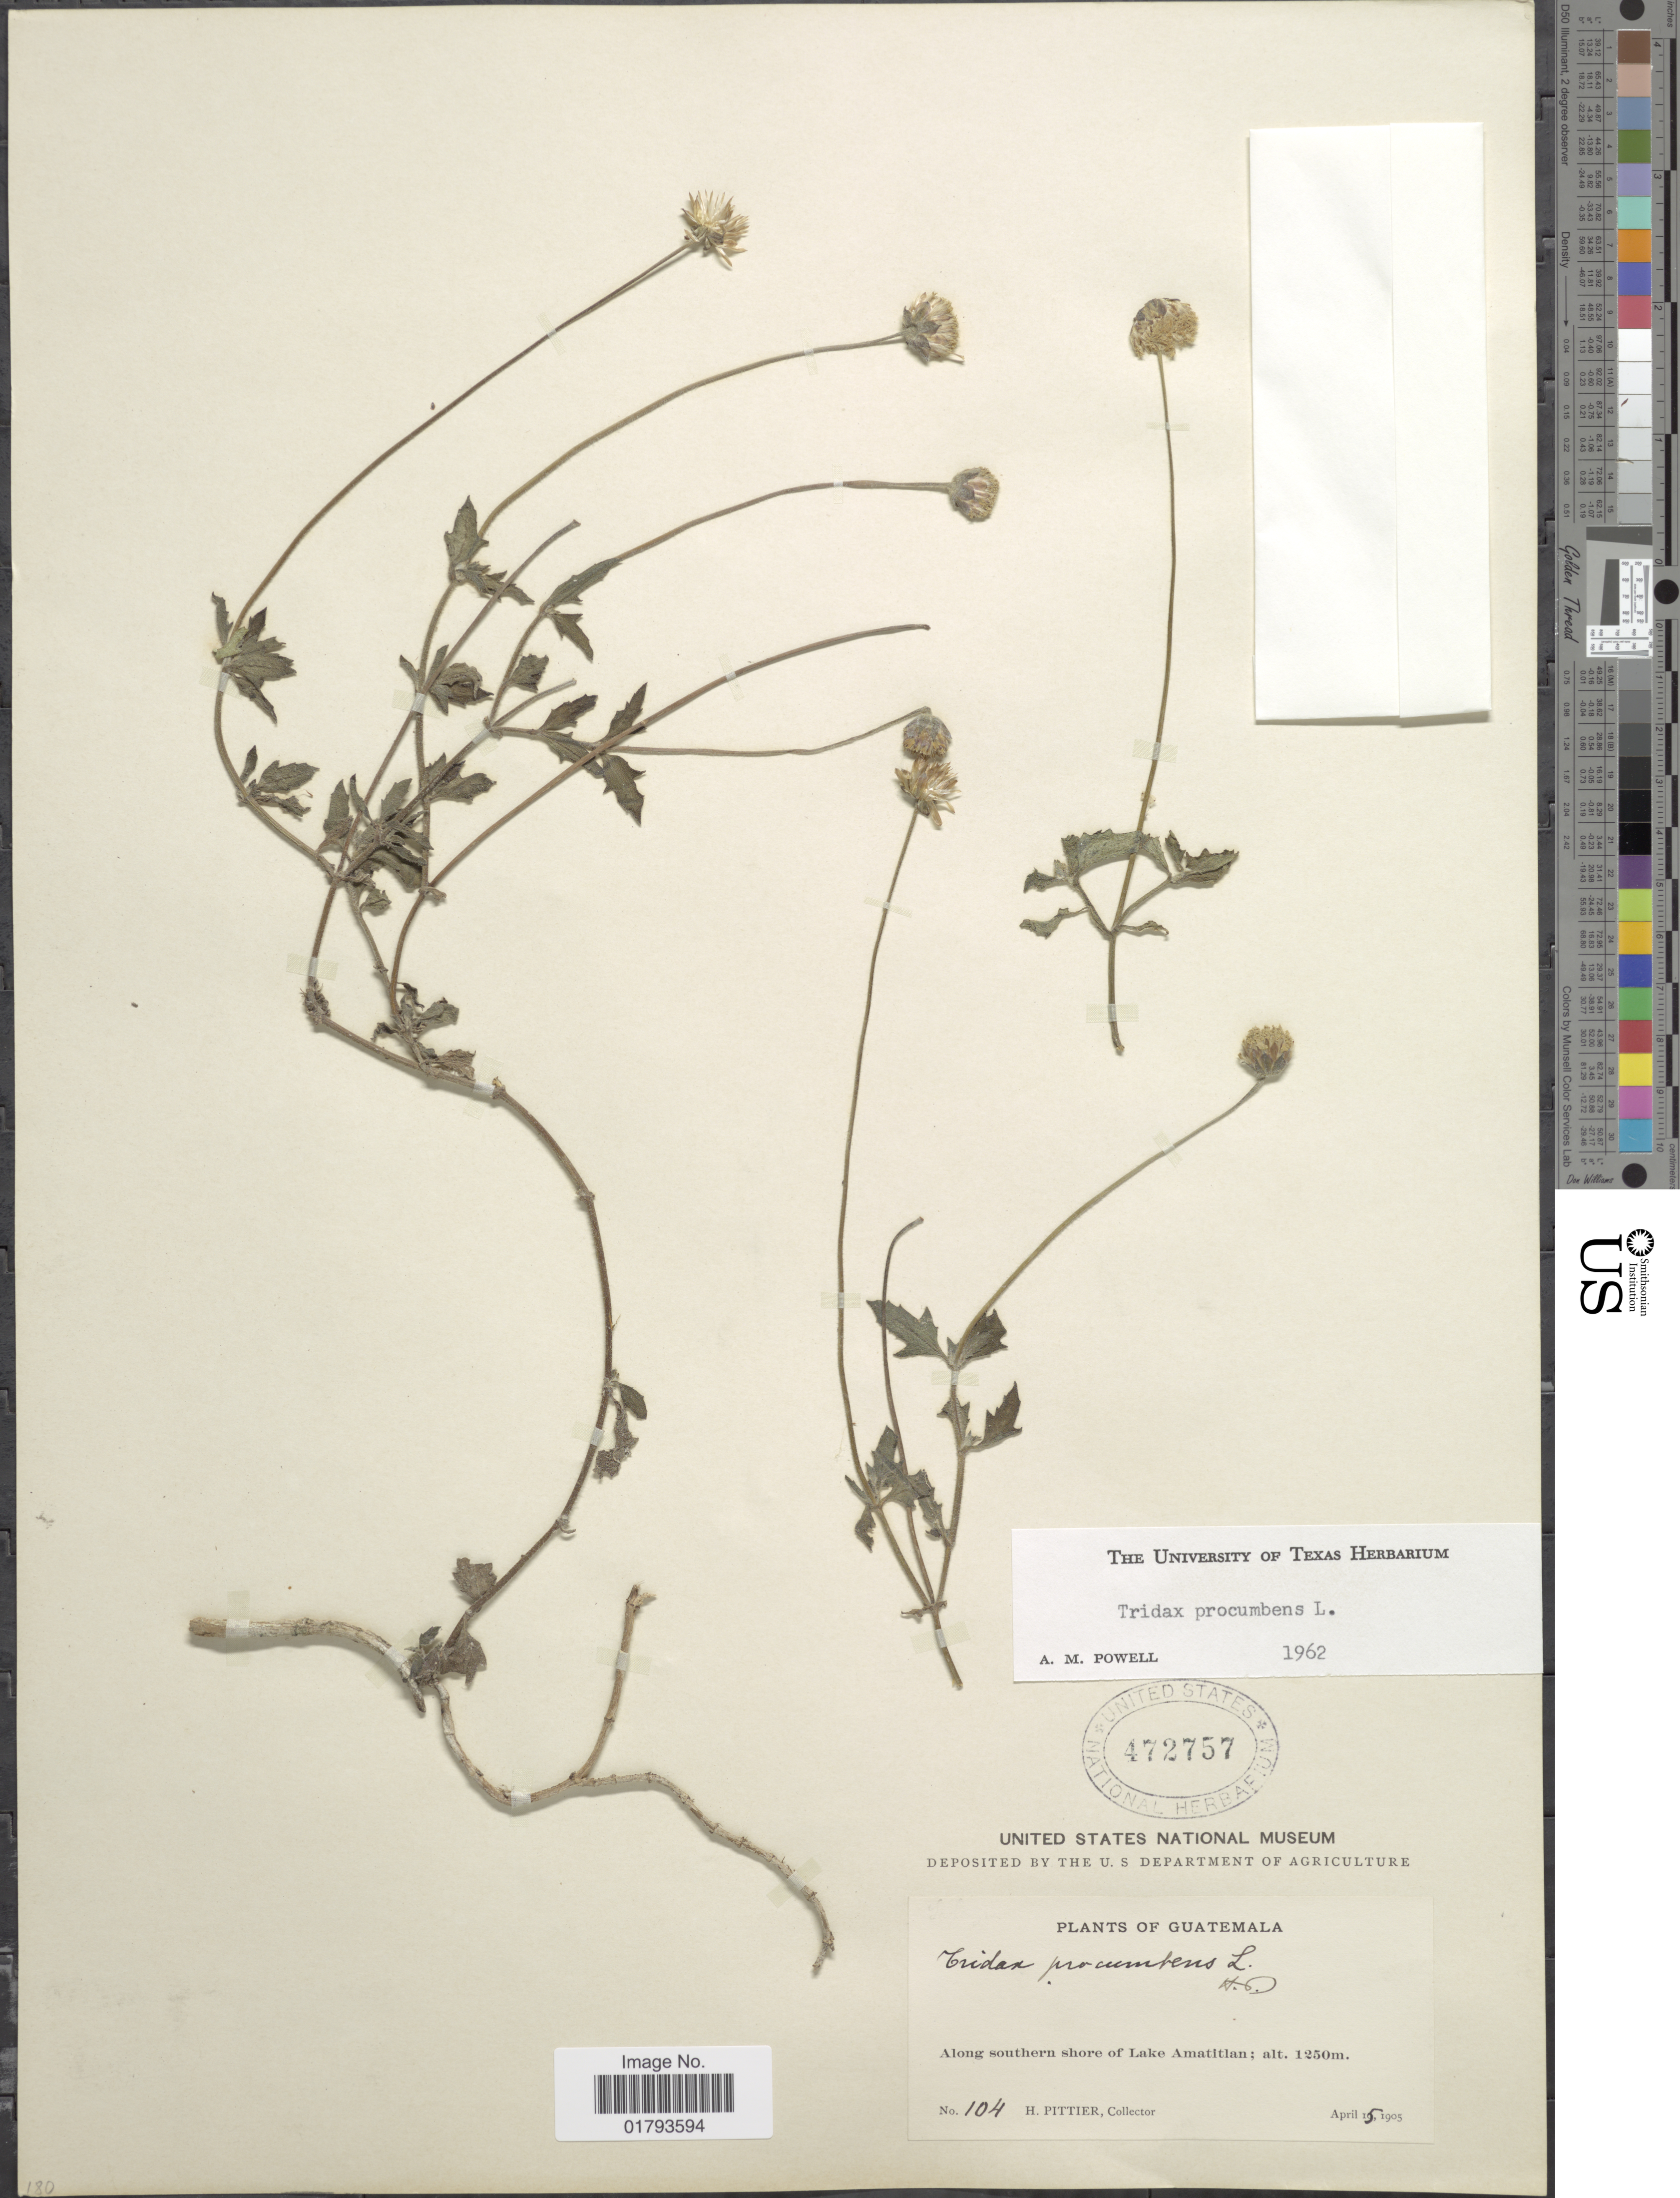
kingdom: Plantae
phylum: Tracheophyta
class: Magnoliopsida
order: Asterales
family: Asteraceae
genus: Tridax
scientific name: Tridax procumbens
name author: L.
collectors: H. F. Pittier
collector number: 104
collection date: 1905-04-05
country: Guatemala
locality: Along southern shore of Lake Amatitlan.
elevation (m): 1250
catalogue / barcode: US 472757